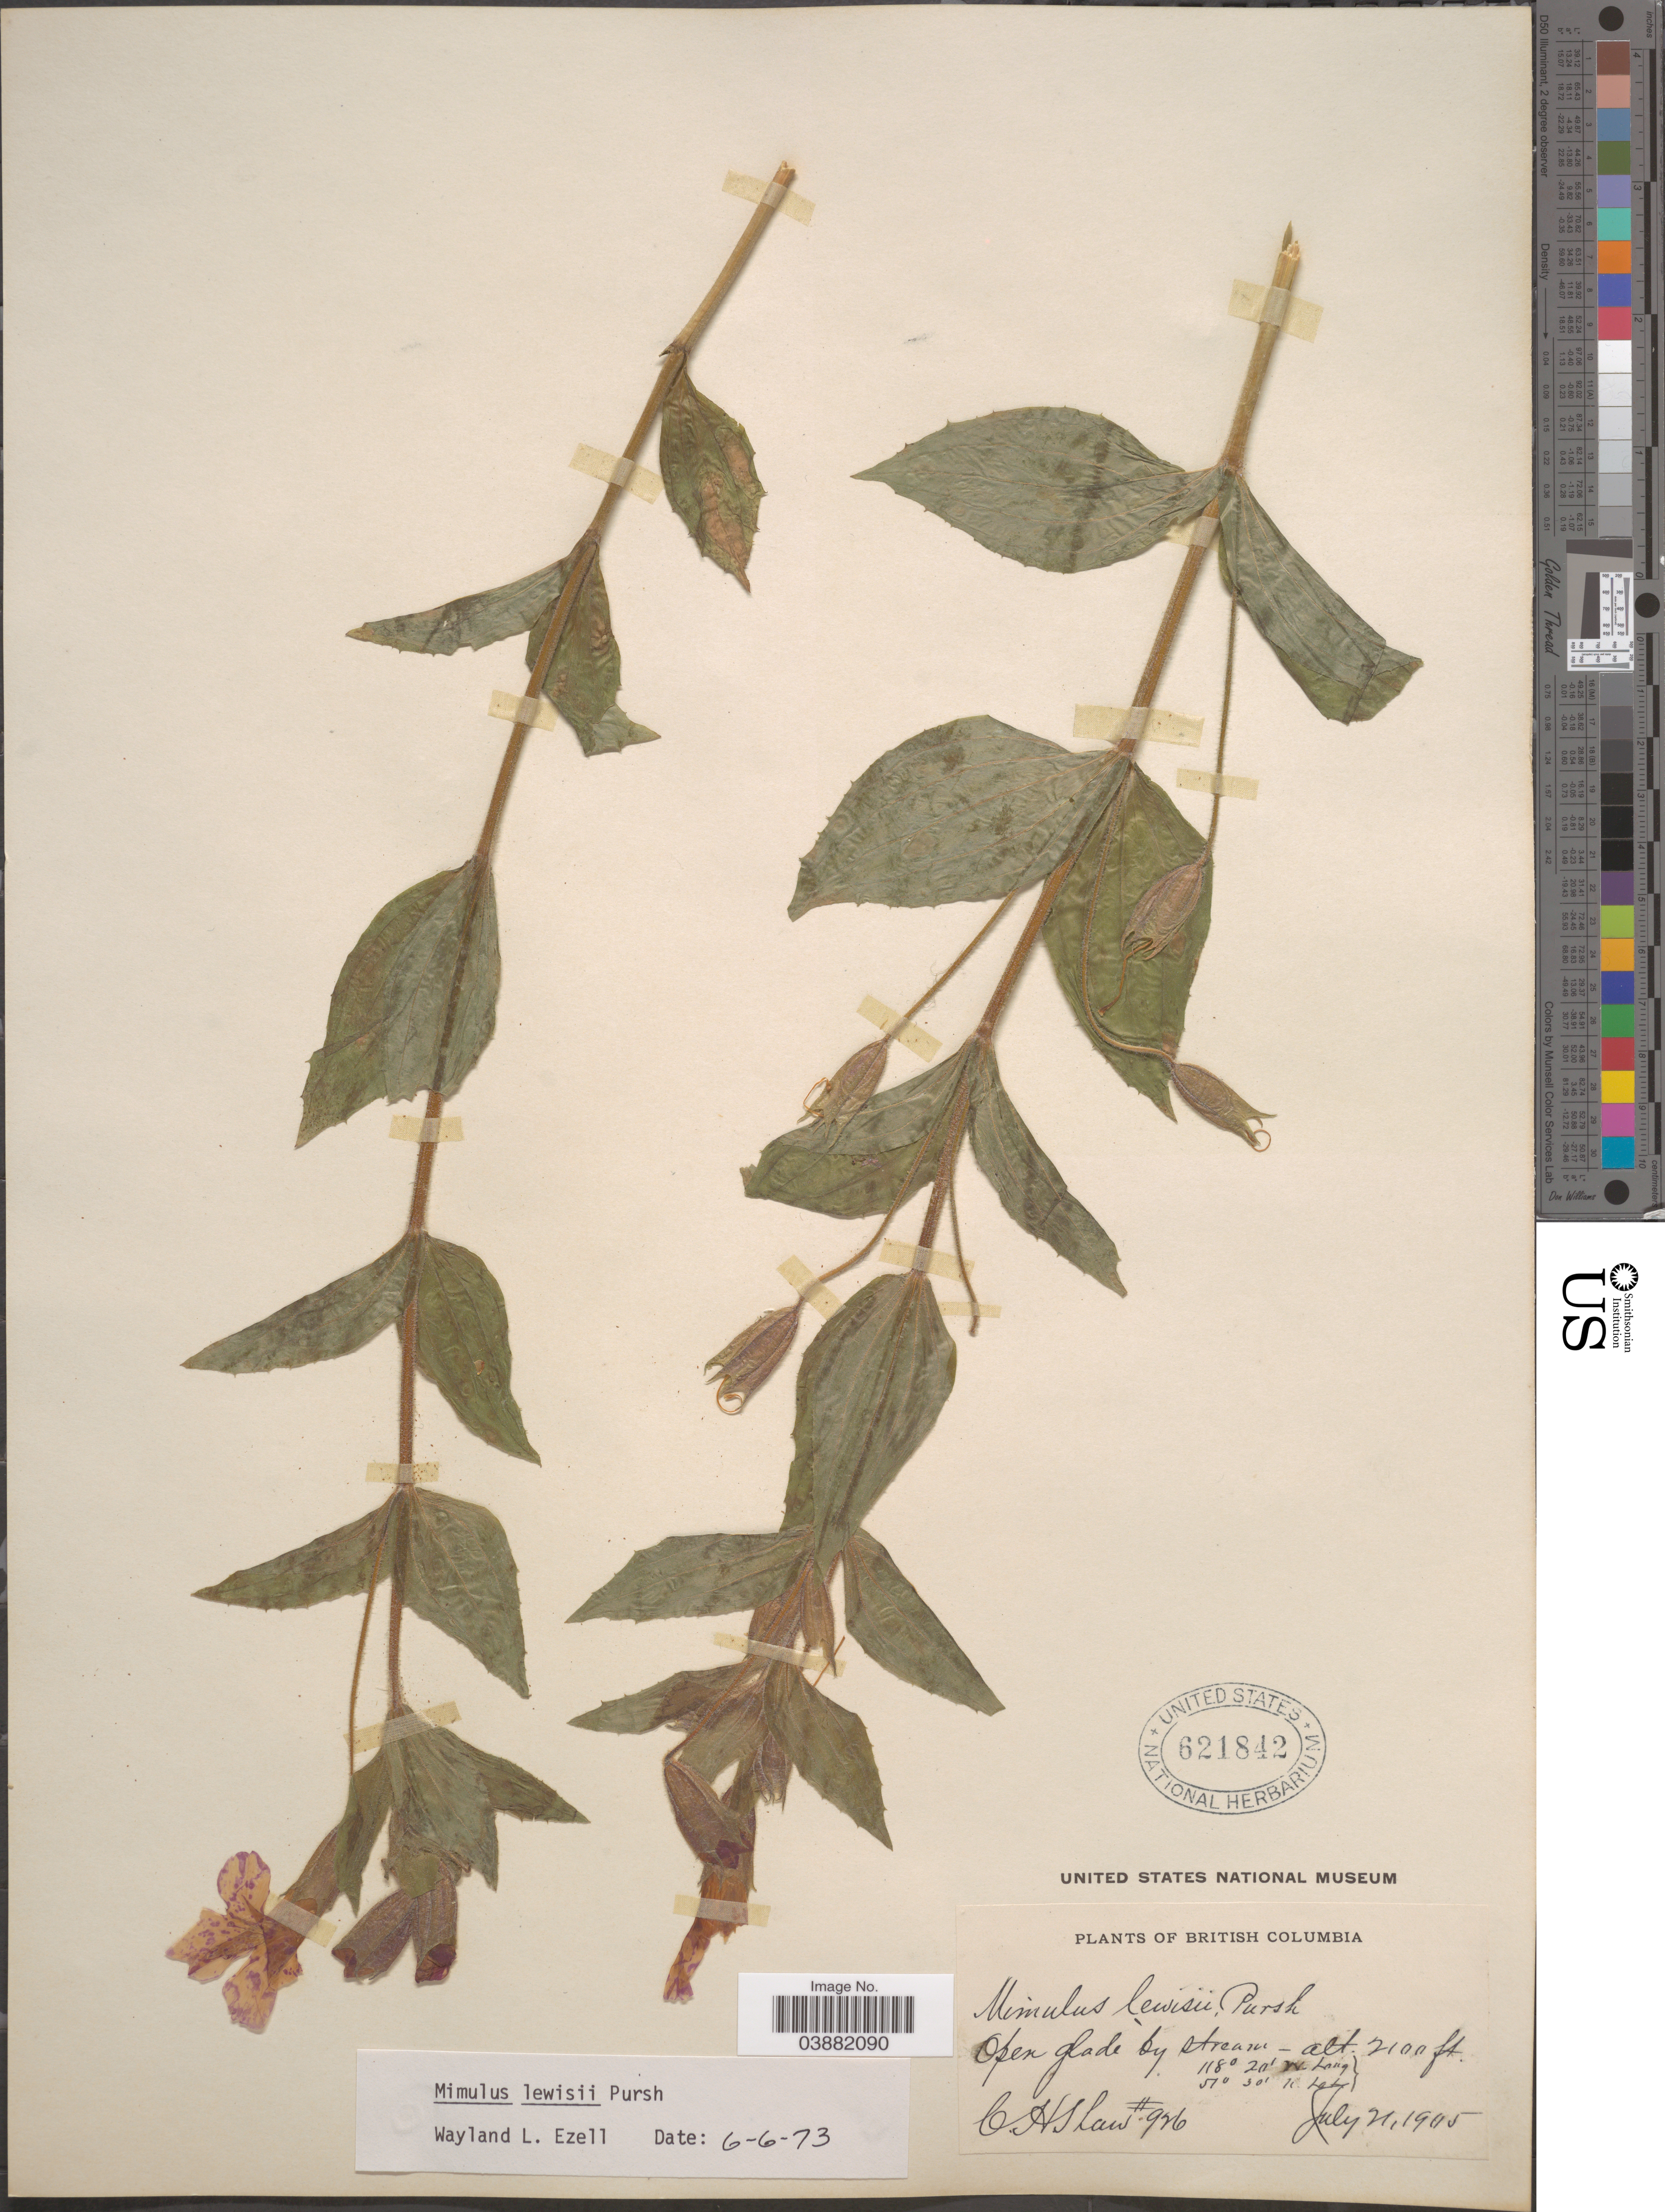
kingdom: Plantae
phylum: Tracheophyta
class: Magnoliopsida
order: Lamiales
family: Phrymaceae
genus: Mimulus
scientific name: Mimulus lewisii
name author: Pursh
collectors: C. H. Shaw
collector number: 926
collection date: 1905-07-21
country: Canada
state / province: British Columbia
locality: Open glade by stream.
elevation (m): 640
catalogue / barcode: US 621842